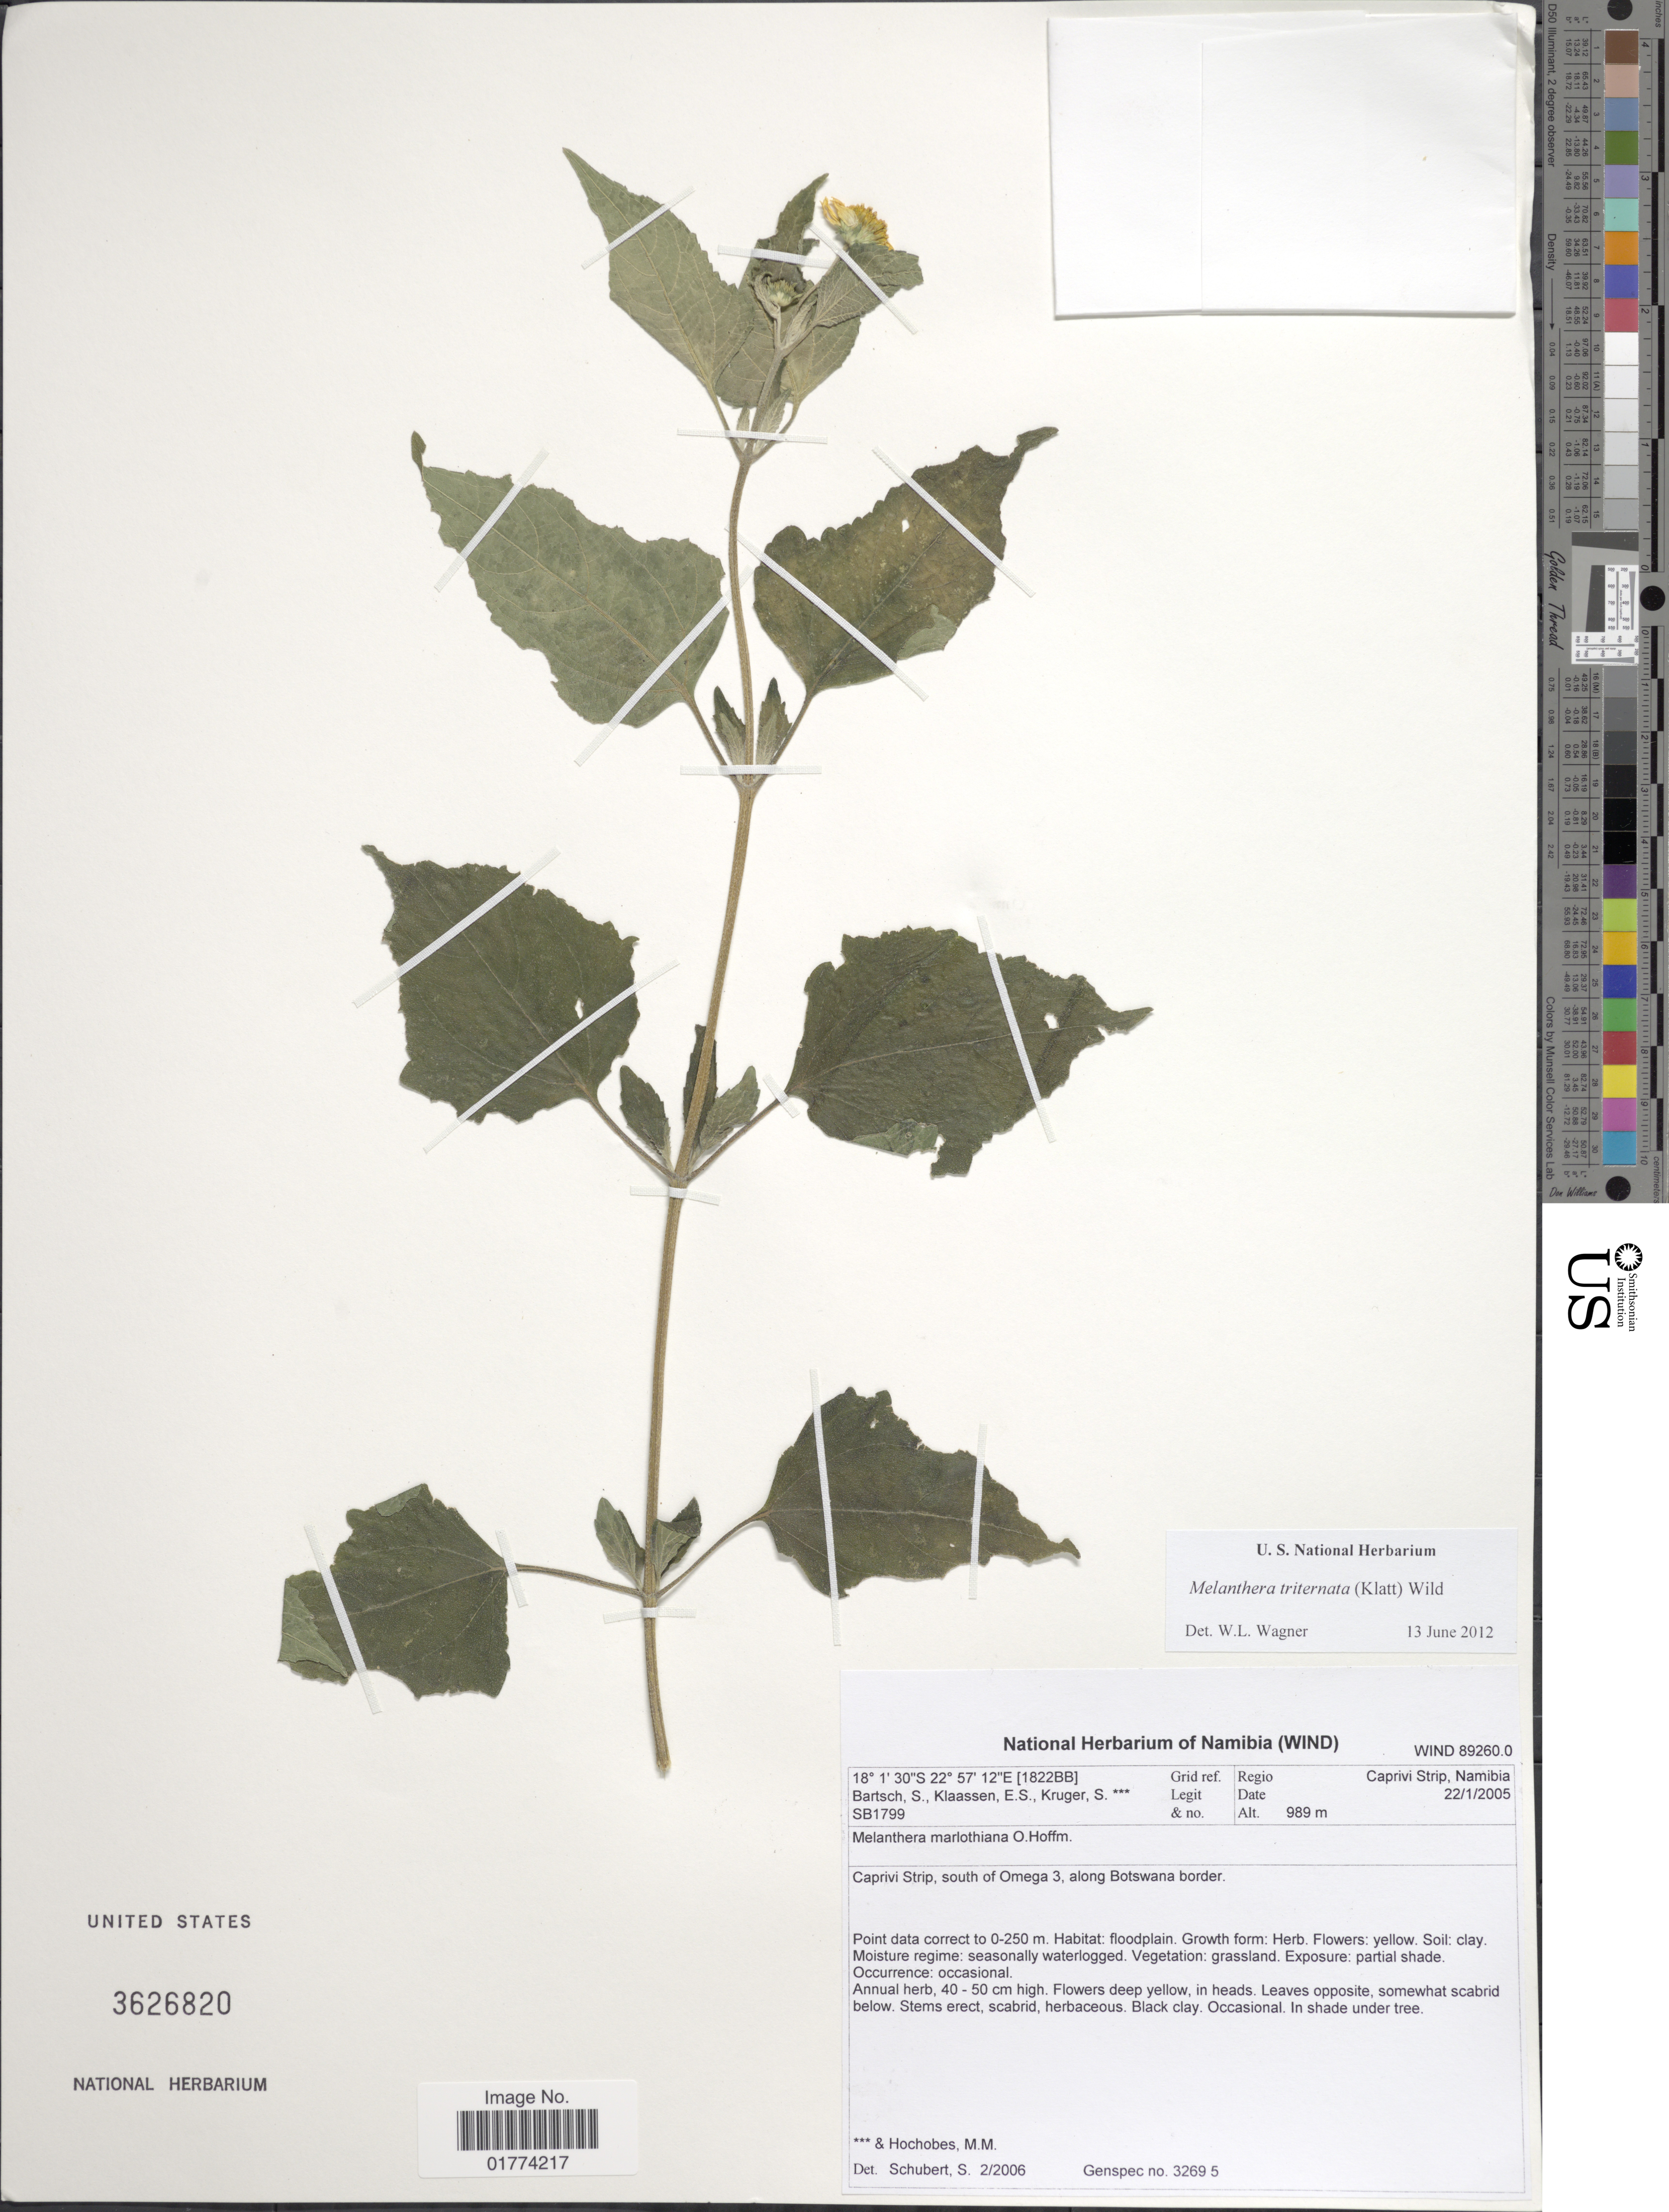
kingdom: Plantae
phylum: Tracheophyta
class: Magnoliopsida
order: Asterales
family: Asteraceae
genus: Melanthera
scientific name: Melanthera triternata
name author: (Klatt) Wild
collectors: S. Bartsch, E. S. Klaassen, S. Kruger & M. Hochobes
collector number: SB1799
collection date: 2005-01-22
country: Namibia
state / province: Caprivi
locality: Caprivi Strip, south of Omega 3, along Botswana border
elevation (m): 989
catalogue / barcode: US 3626820